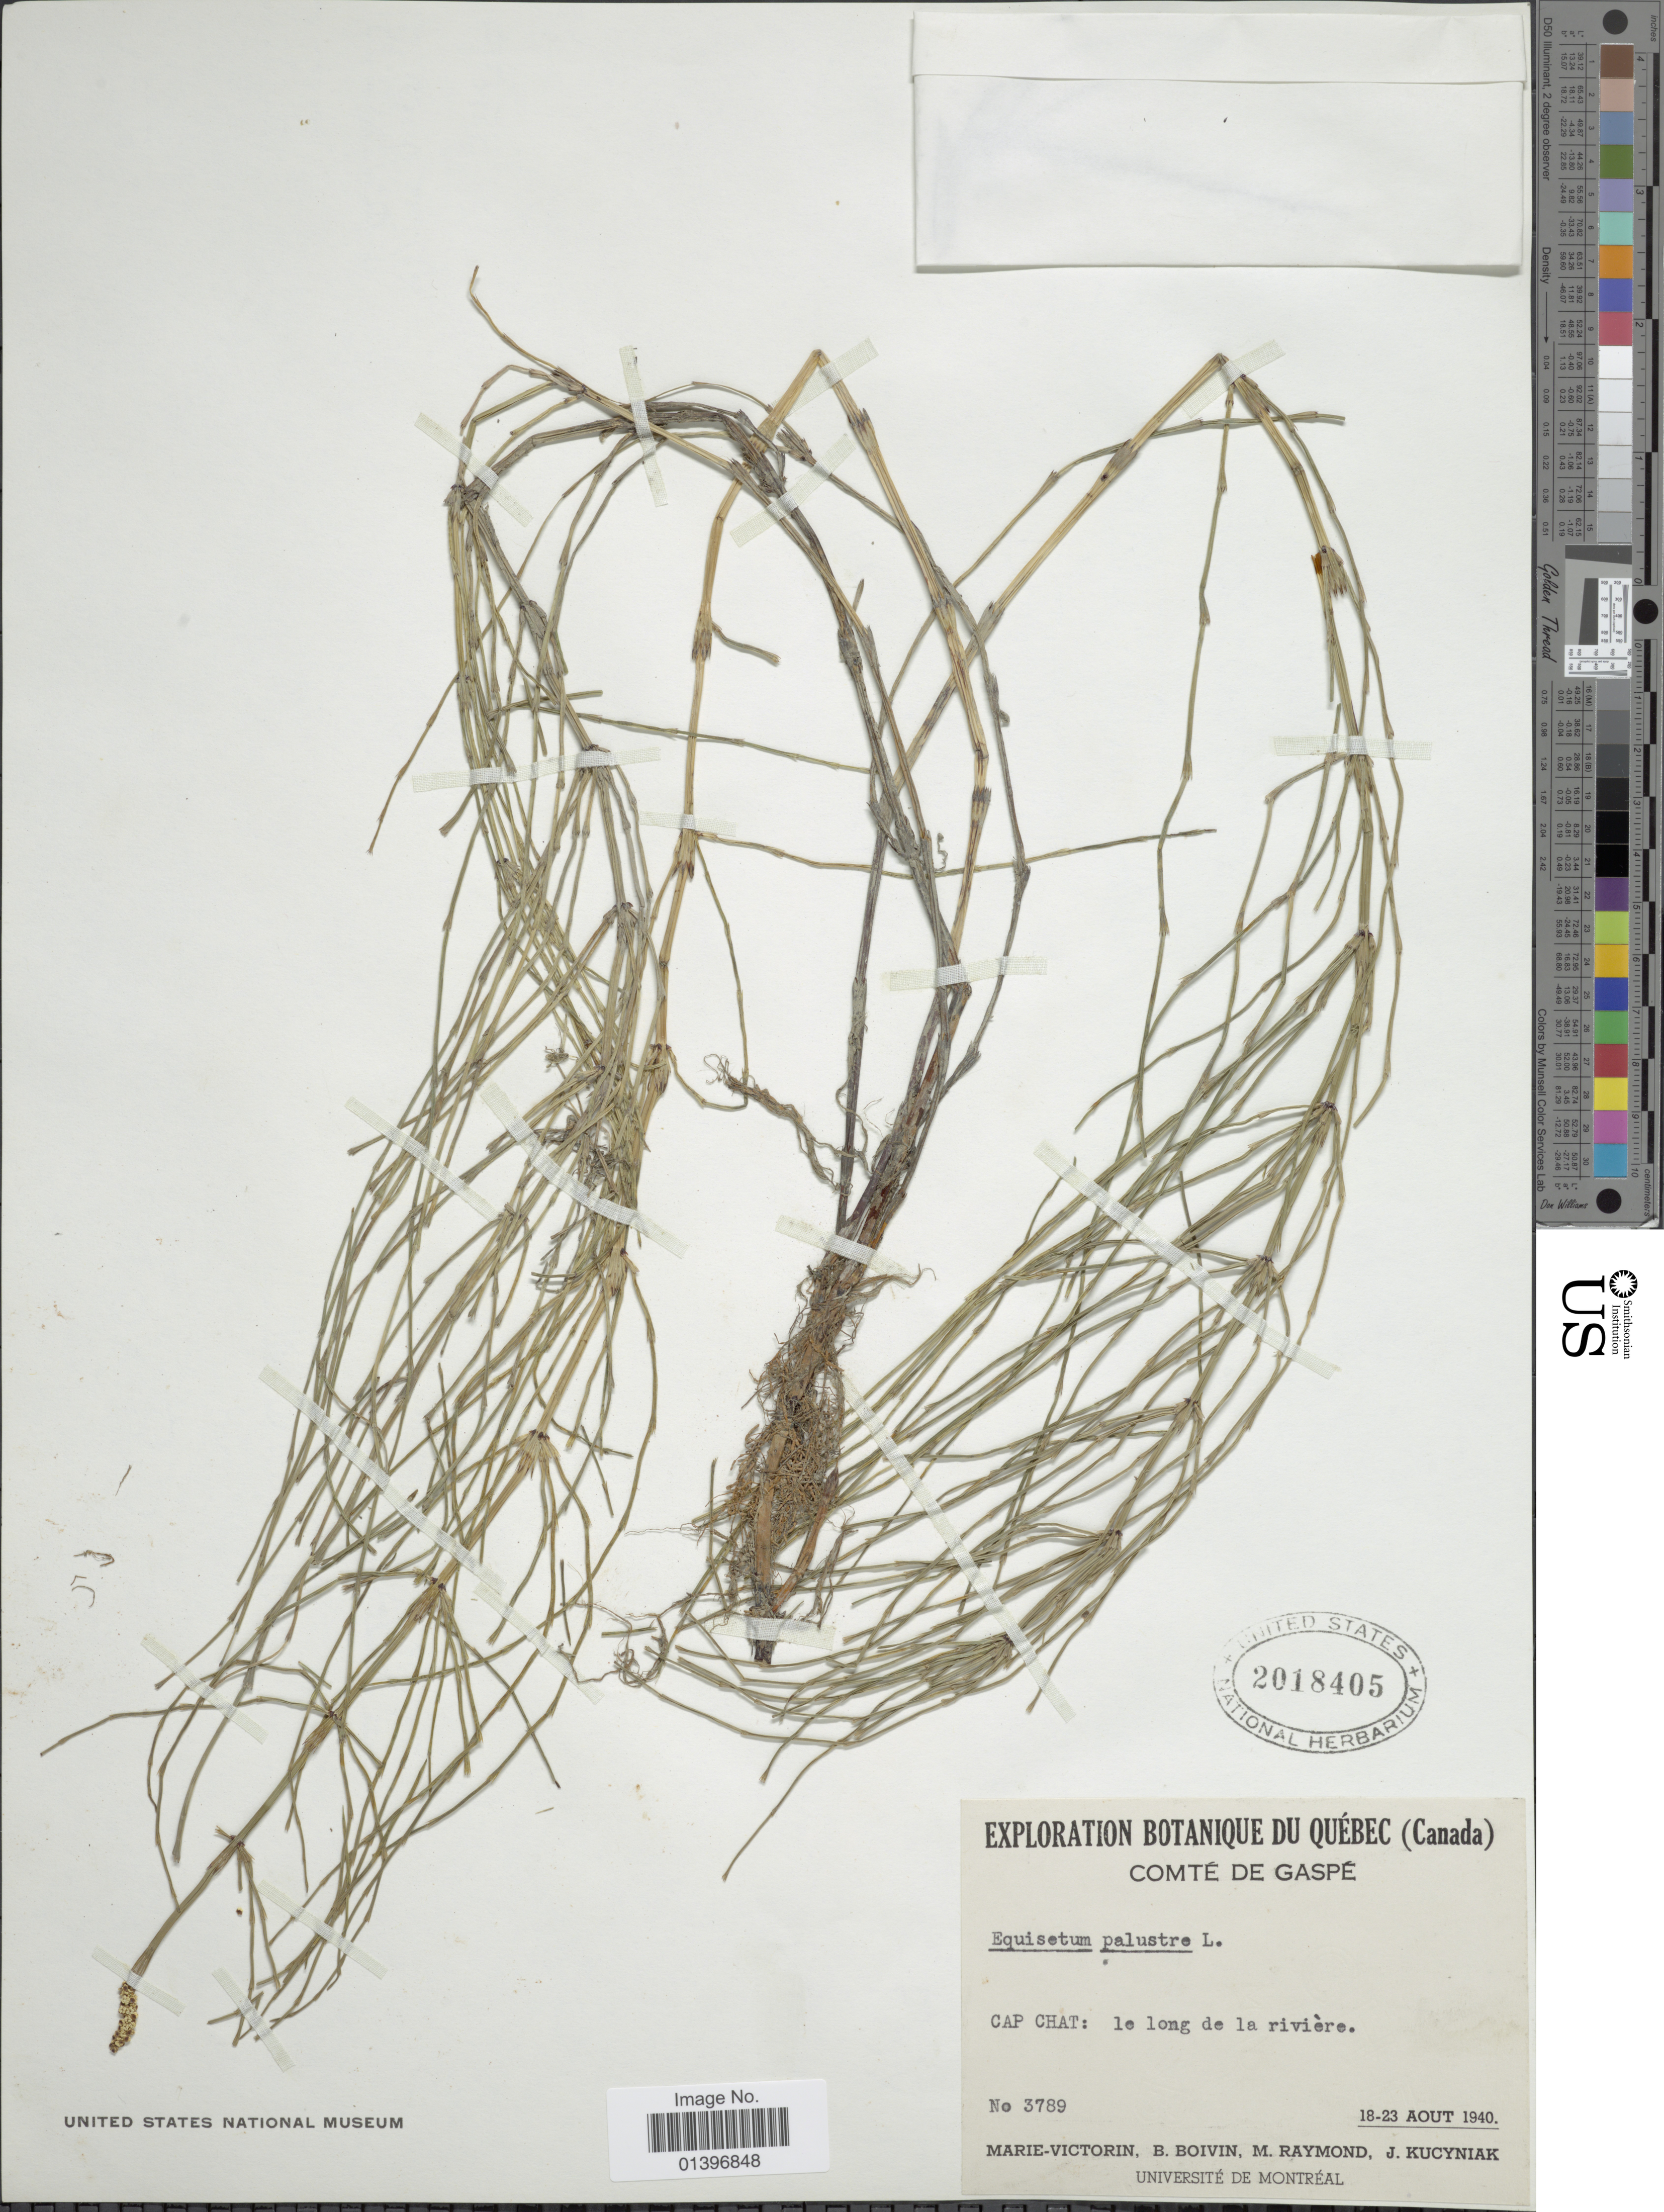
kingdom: Plantae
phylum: Tracheophyta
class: Polypodiopsida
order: Equisetales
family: Equisetaceae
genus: Equisetum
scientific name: Equisetum palustre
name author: L.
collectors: -. Marie-Victorin, J. R. B. Boivin, M. Raymond & J. Kucyniak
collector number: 3789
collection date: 1940-08-18/1940-08-23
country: Canada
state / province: Quebec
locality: Comté de Gaspé. Cap Chat: le long de la rivière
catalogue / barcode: US 2018405